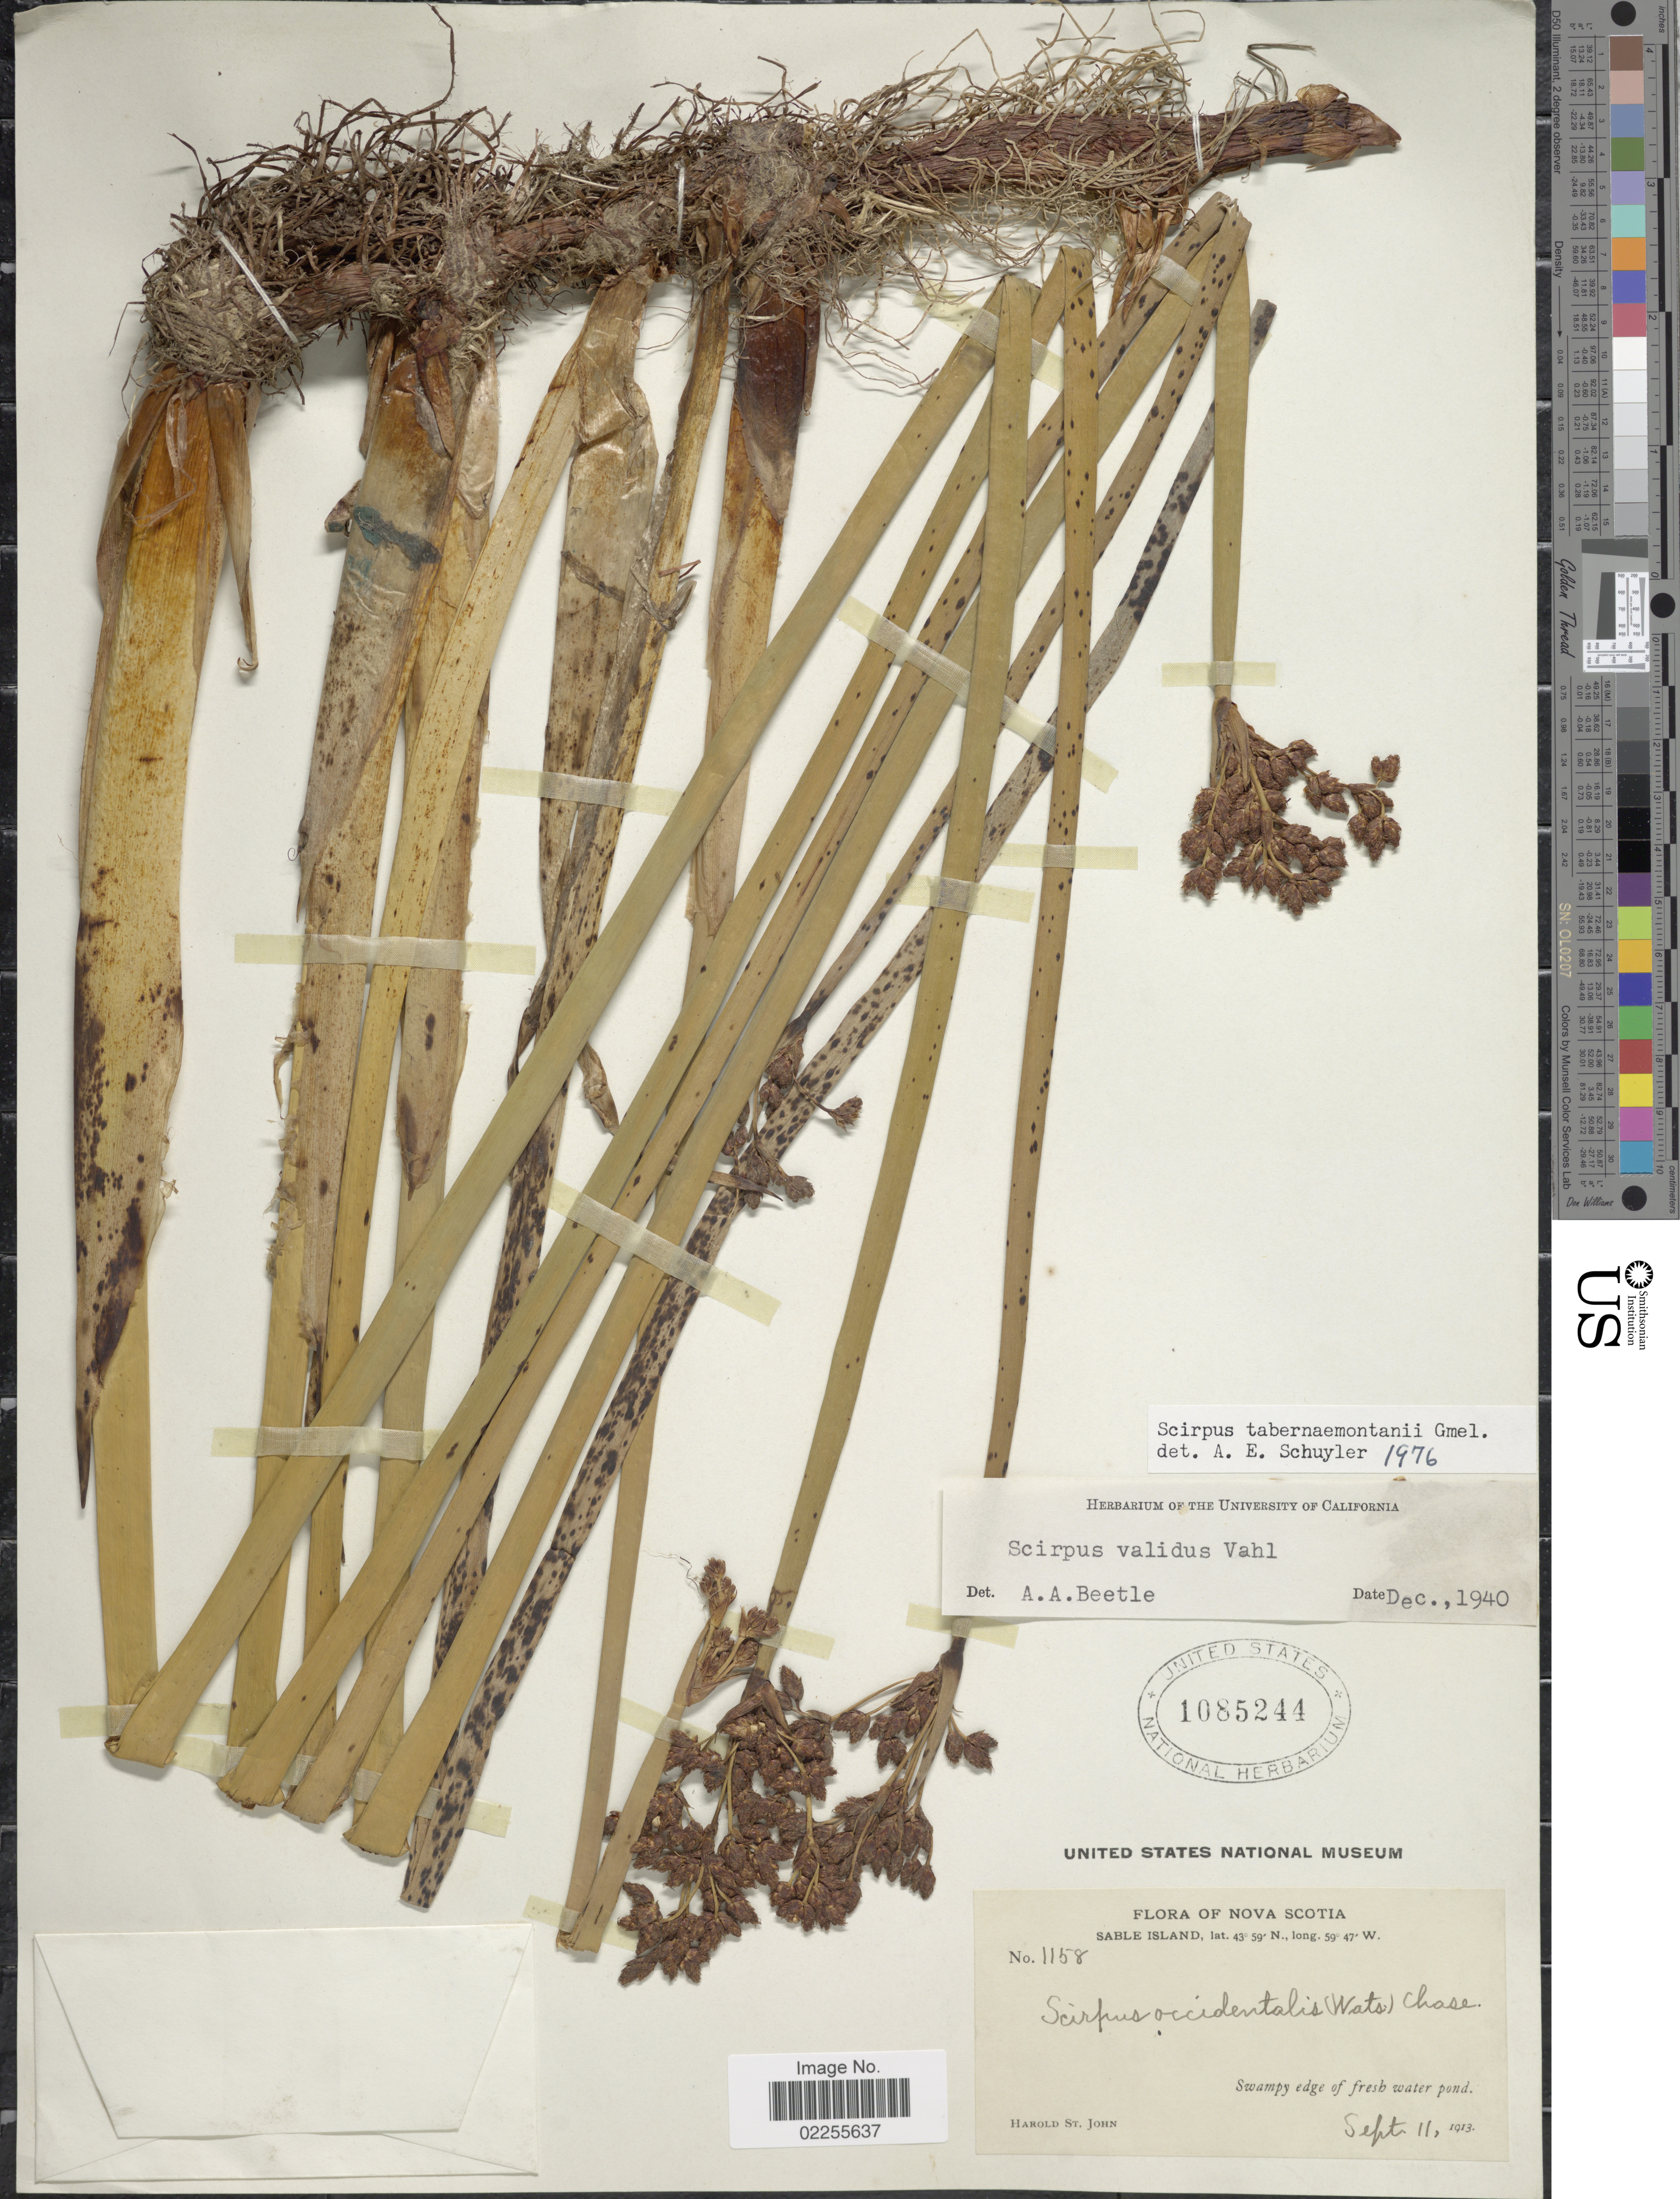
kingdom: Plantae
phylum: Tracheophyta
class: Liliopsida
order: Poales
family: Cyperaceae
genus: Schoenoplectus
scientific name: Schoenoplectus tabernaemontani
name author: (C.C. Gmel.) Palla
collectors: H. St. John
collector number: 1158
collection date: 1913-09-11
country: Canada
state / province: Nova Scotia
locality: Swampy edge of fresh water pond, Sable Island.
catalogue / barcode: US 1085244